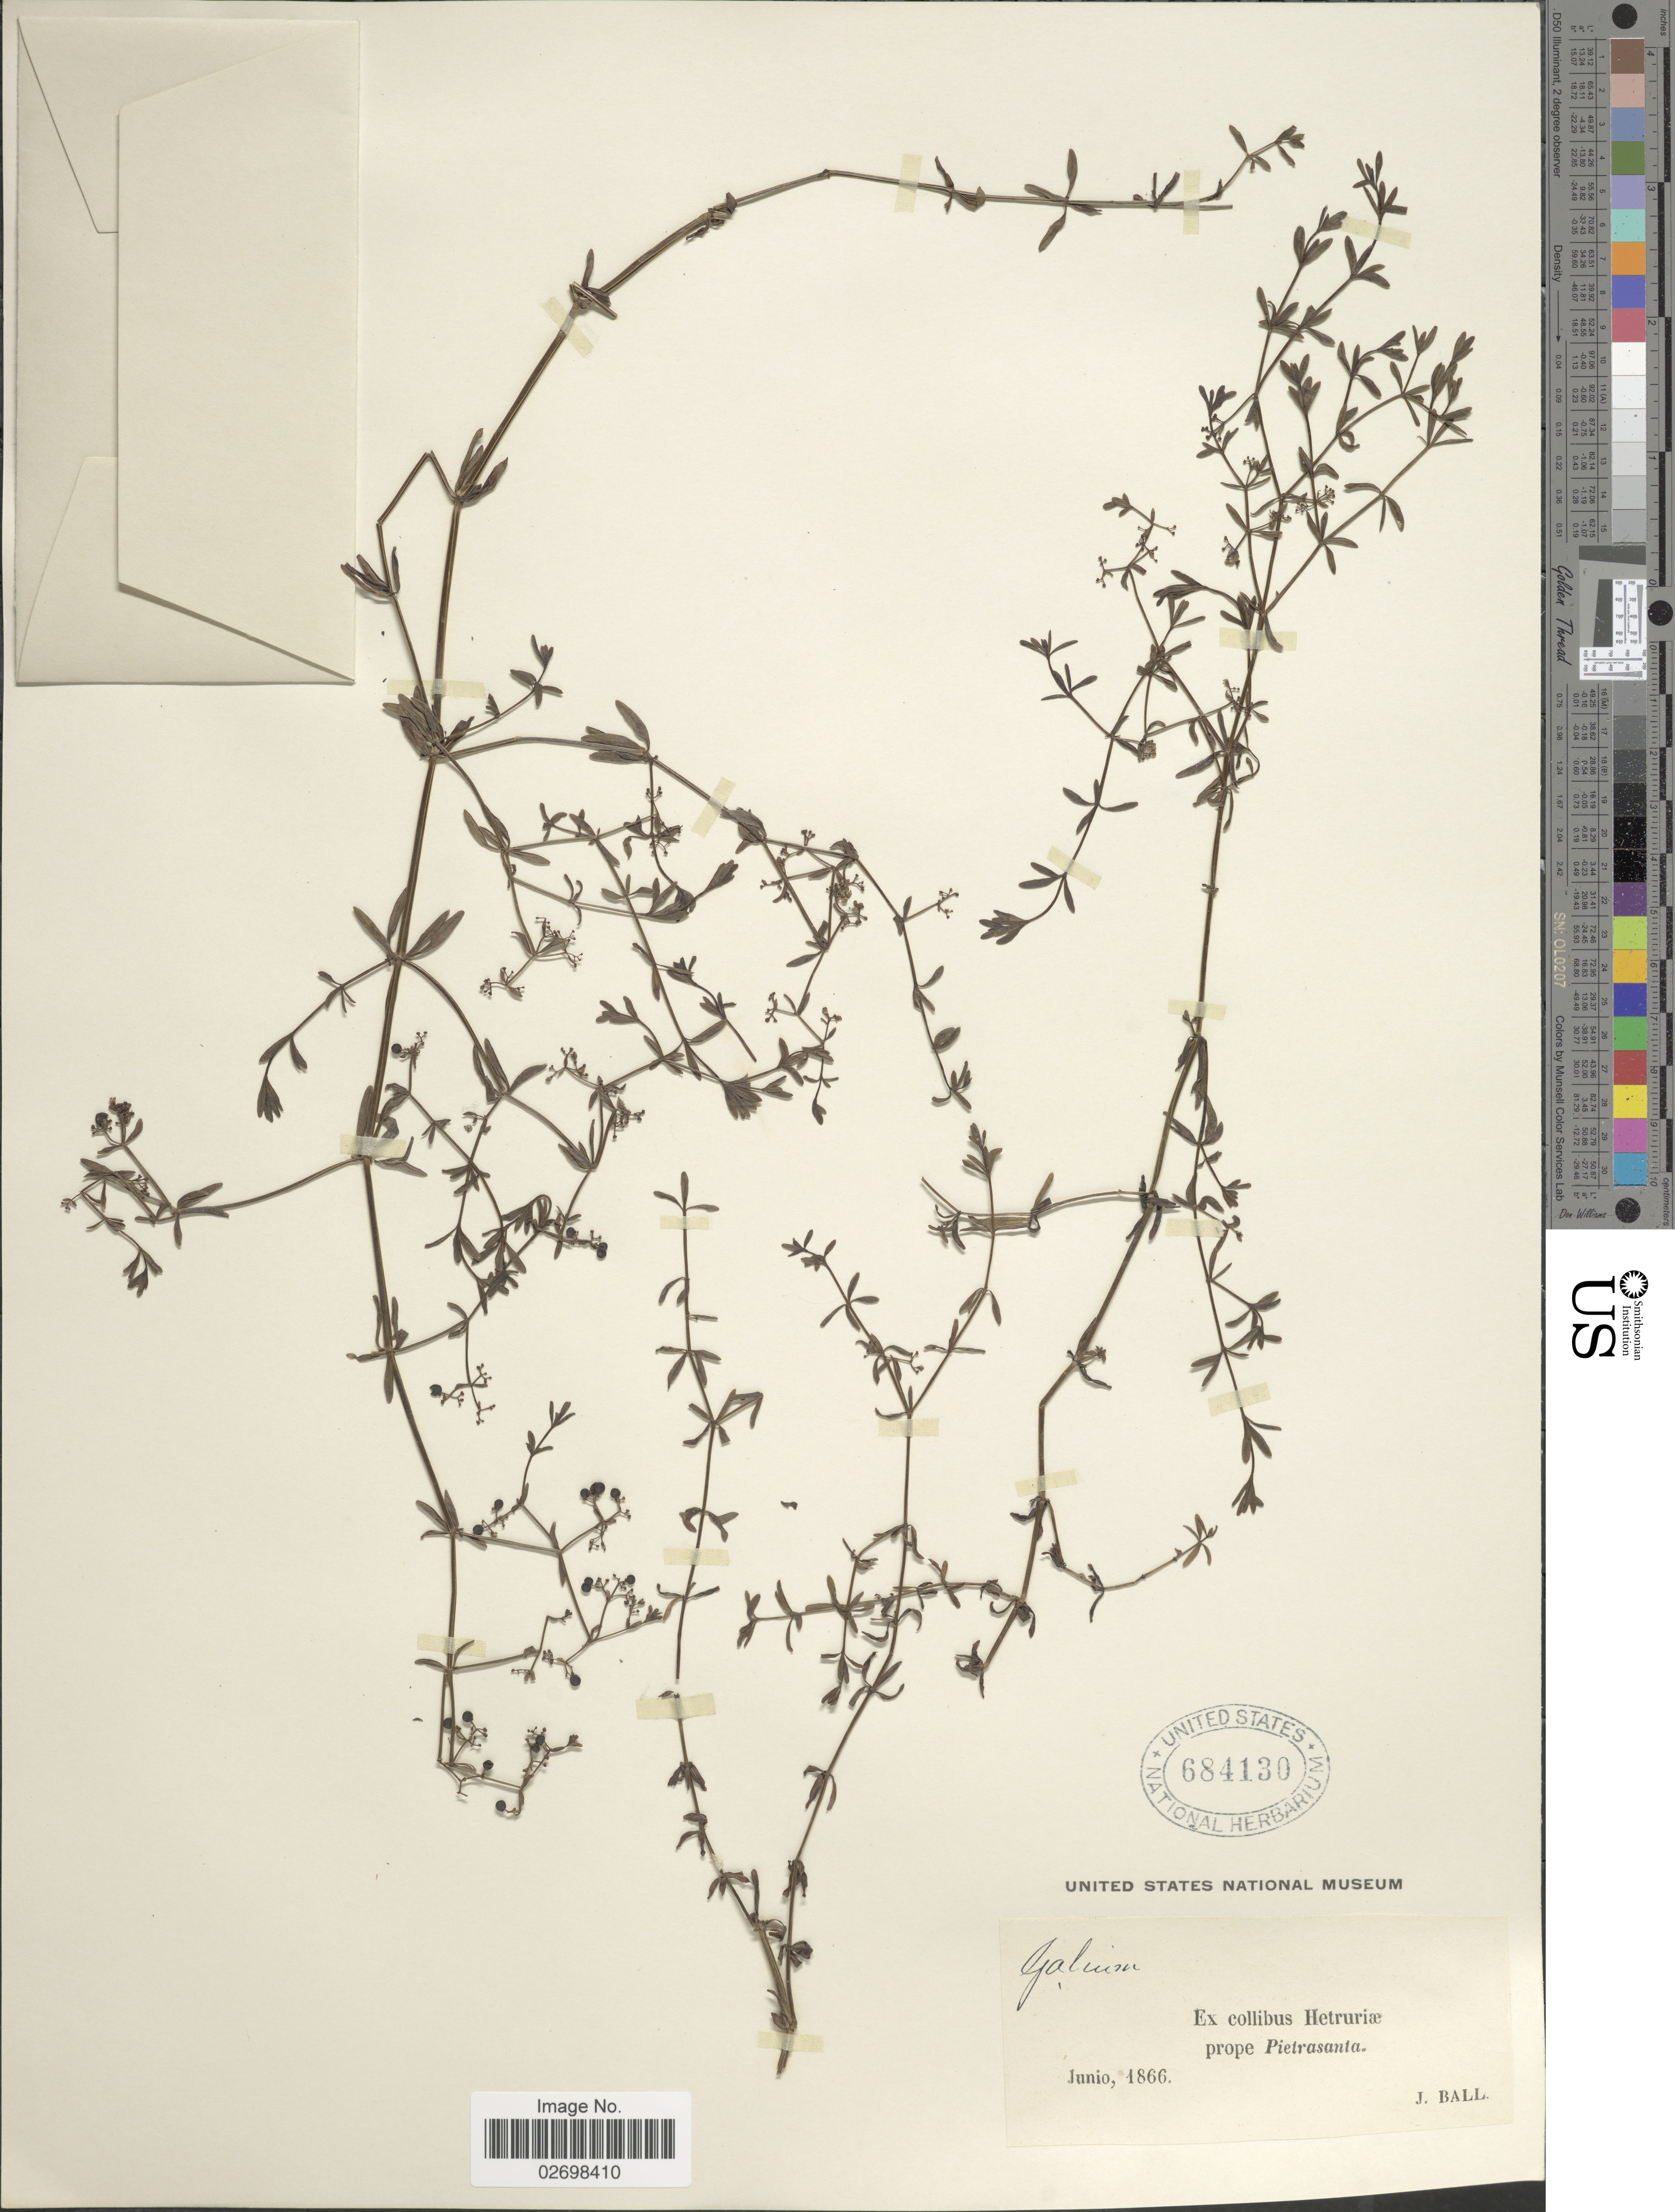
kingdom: Plantae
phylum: Tracheophyta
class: Magnoliopsida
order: Gentianales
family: Rubiaceae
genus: Galium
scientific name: Galium sp.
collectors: J. Ball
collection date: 1866-06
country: Italy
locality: Collibus Hetruriæ prope Pietrasanta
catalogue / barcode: US 684130